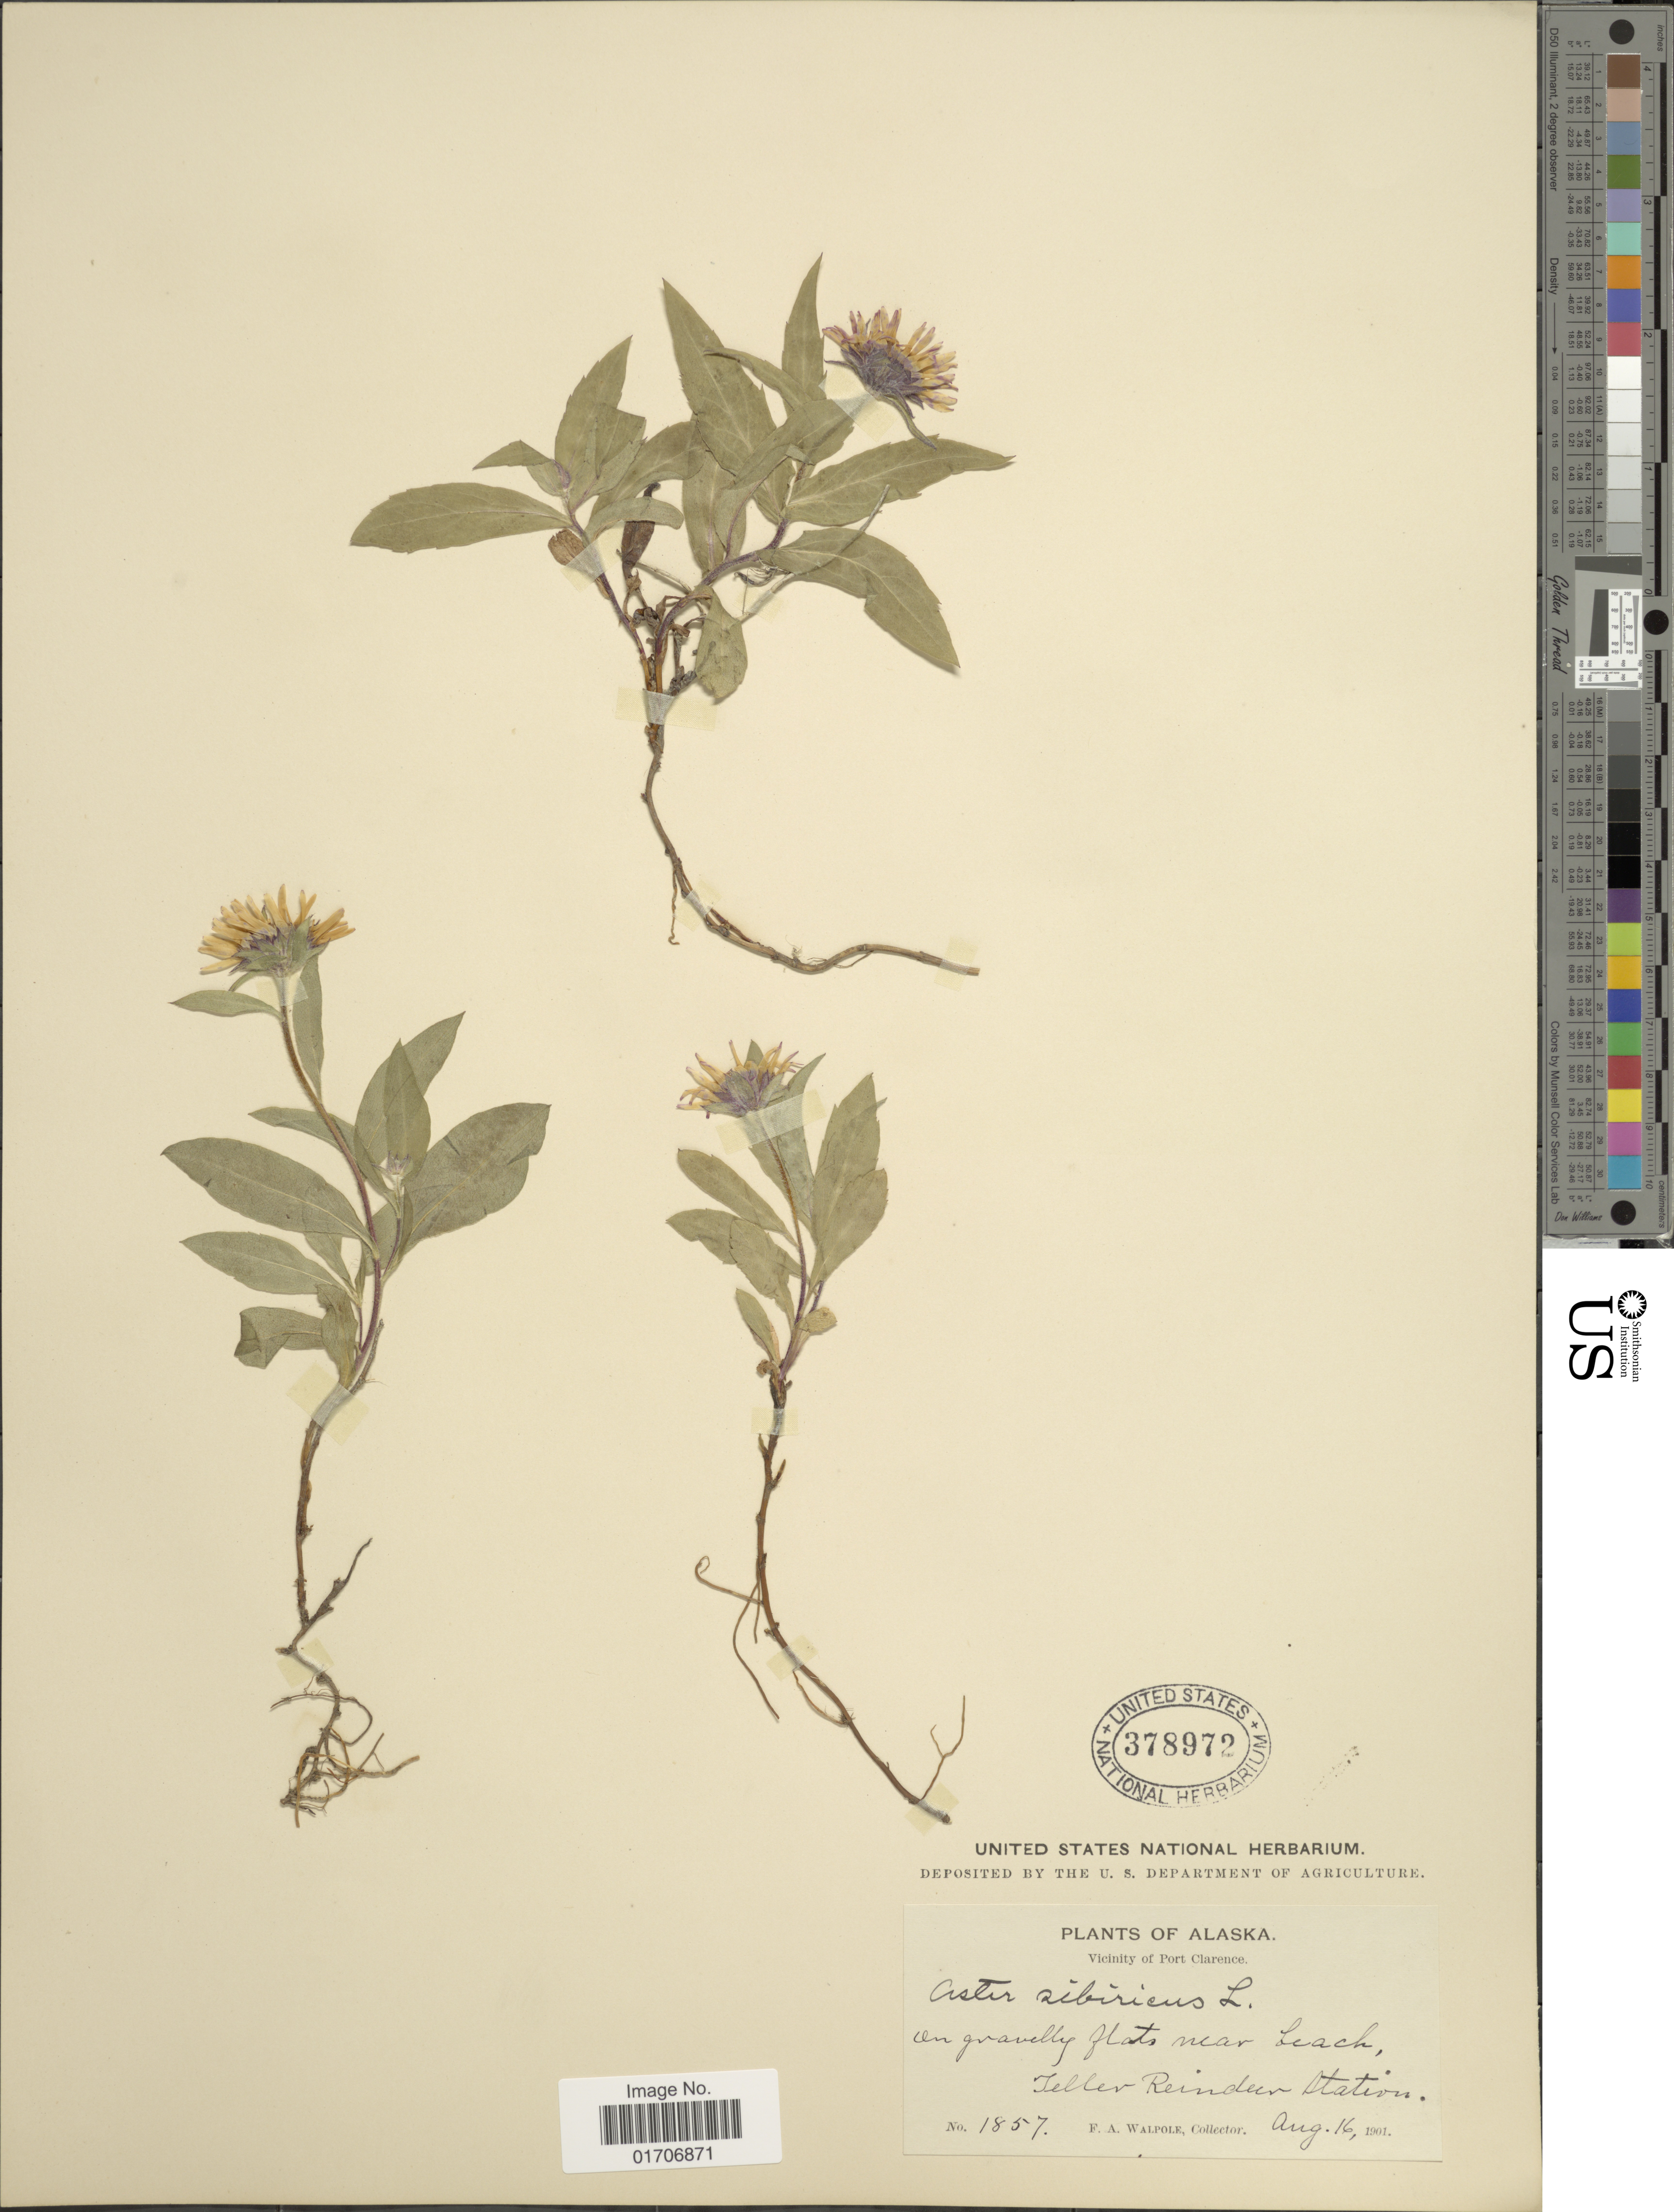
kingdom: Plantae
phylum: Tracheophyta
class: Magnoliopsida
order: Asterales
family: Asteraceae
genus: Eurybia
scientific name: Eurybia sibirica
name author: (L.) G.L. Nesom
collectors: F. Walpole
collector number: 1857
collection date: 1901-08-16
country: United States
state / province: Alaska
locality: Vicinity of Port Clarence. On gravelly flats near beach, Teller Reindeer Station.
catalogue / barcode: US 378972